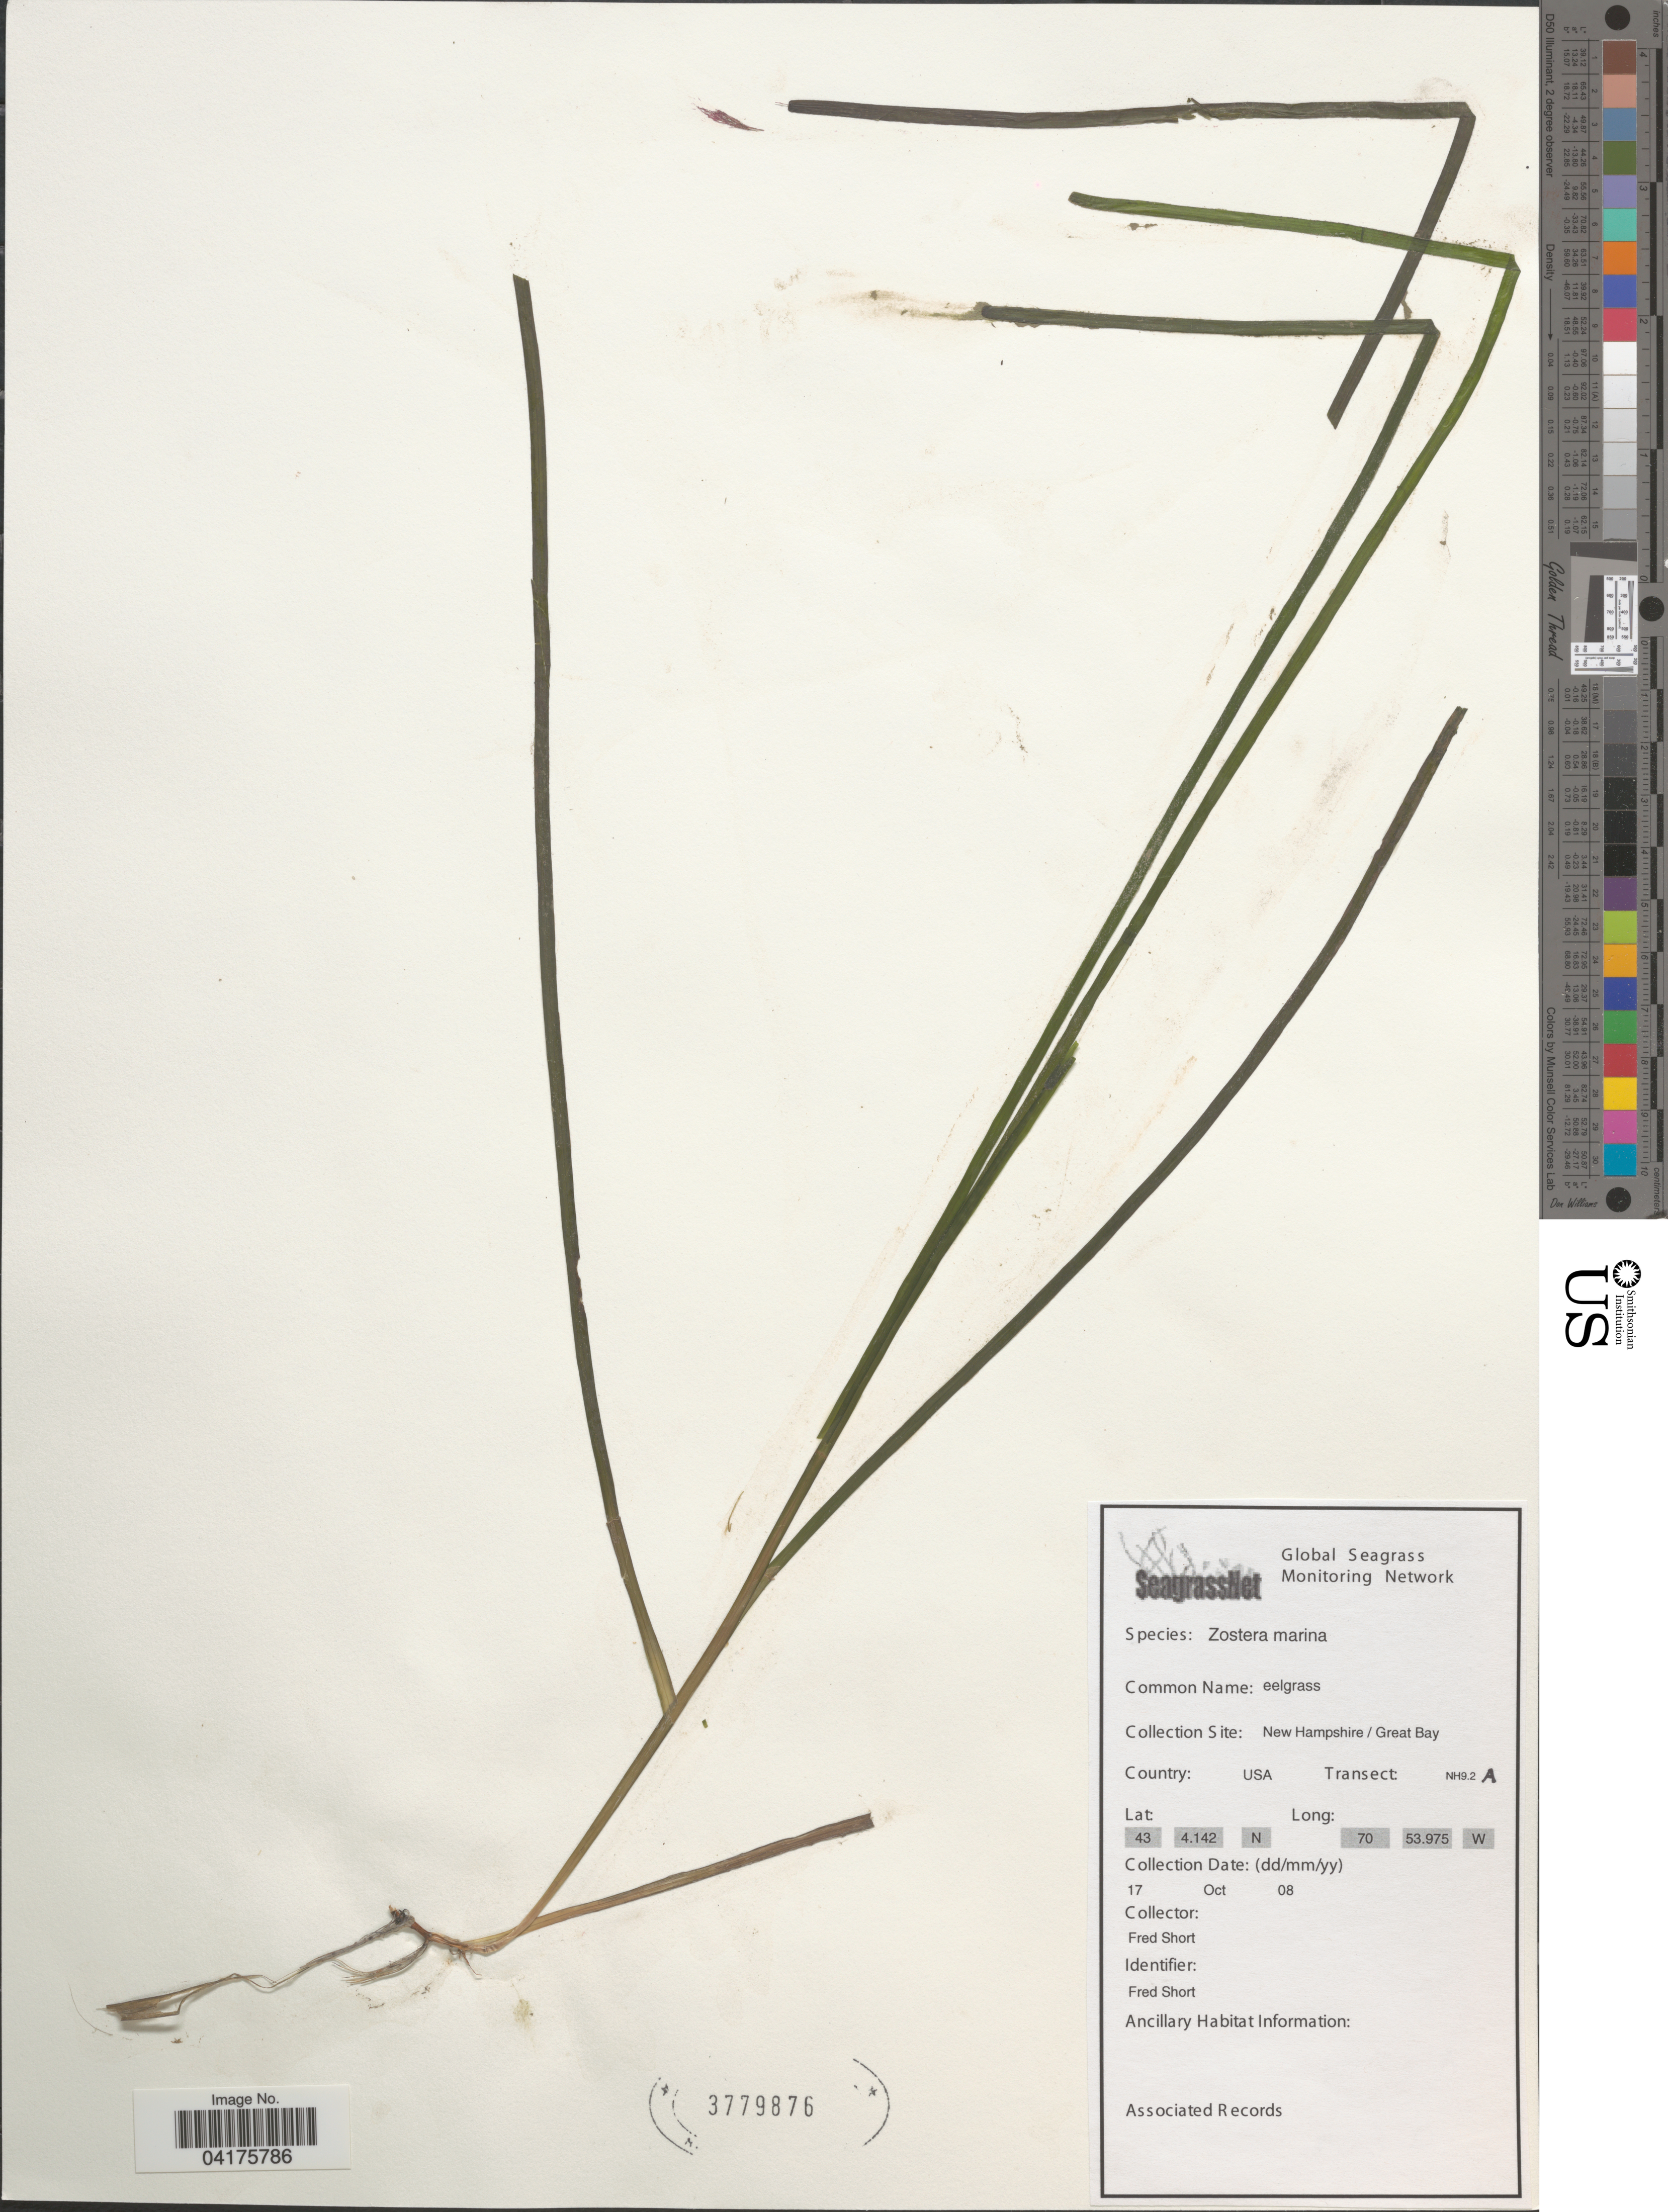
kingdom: Plantae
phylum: Tracheophyta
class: Liliopsida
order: Alismatales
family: Zosteraceae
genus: Zostera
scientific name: Zostera marina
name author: L.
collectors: F. Short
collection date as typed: Transcribed d/m/y: 17/10/8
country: United States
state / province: New Hampshire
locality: Great Bay.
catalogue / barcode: US 3779876